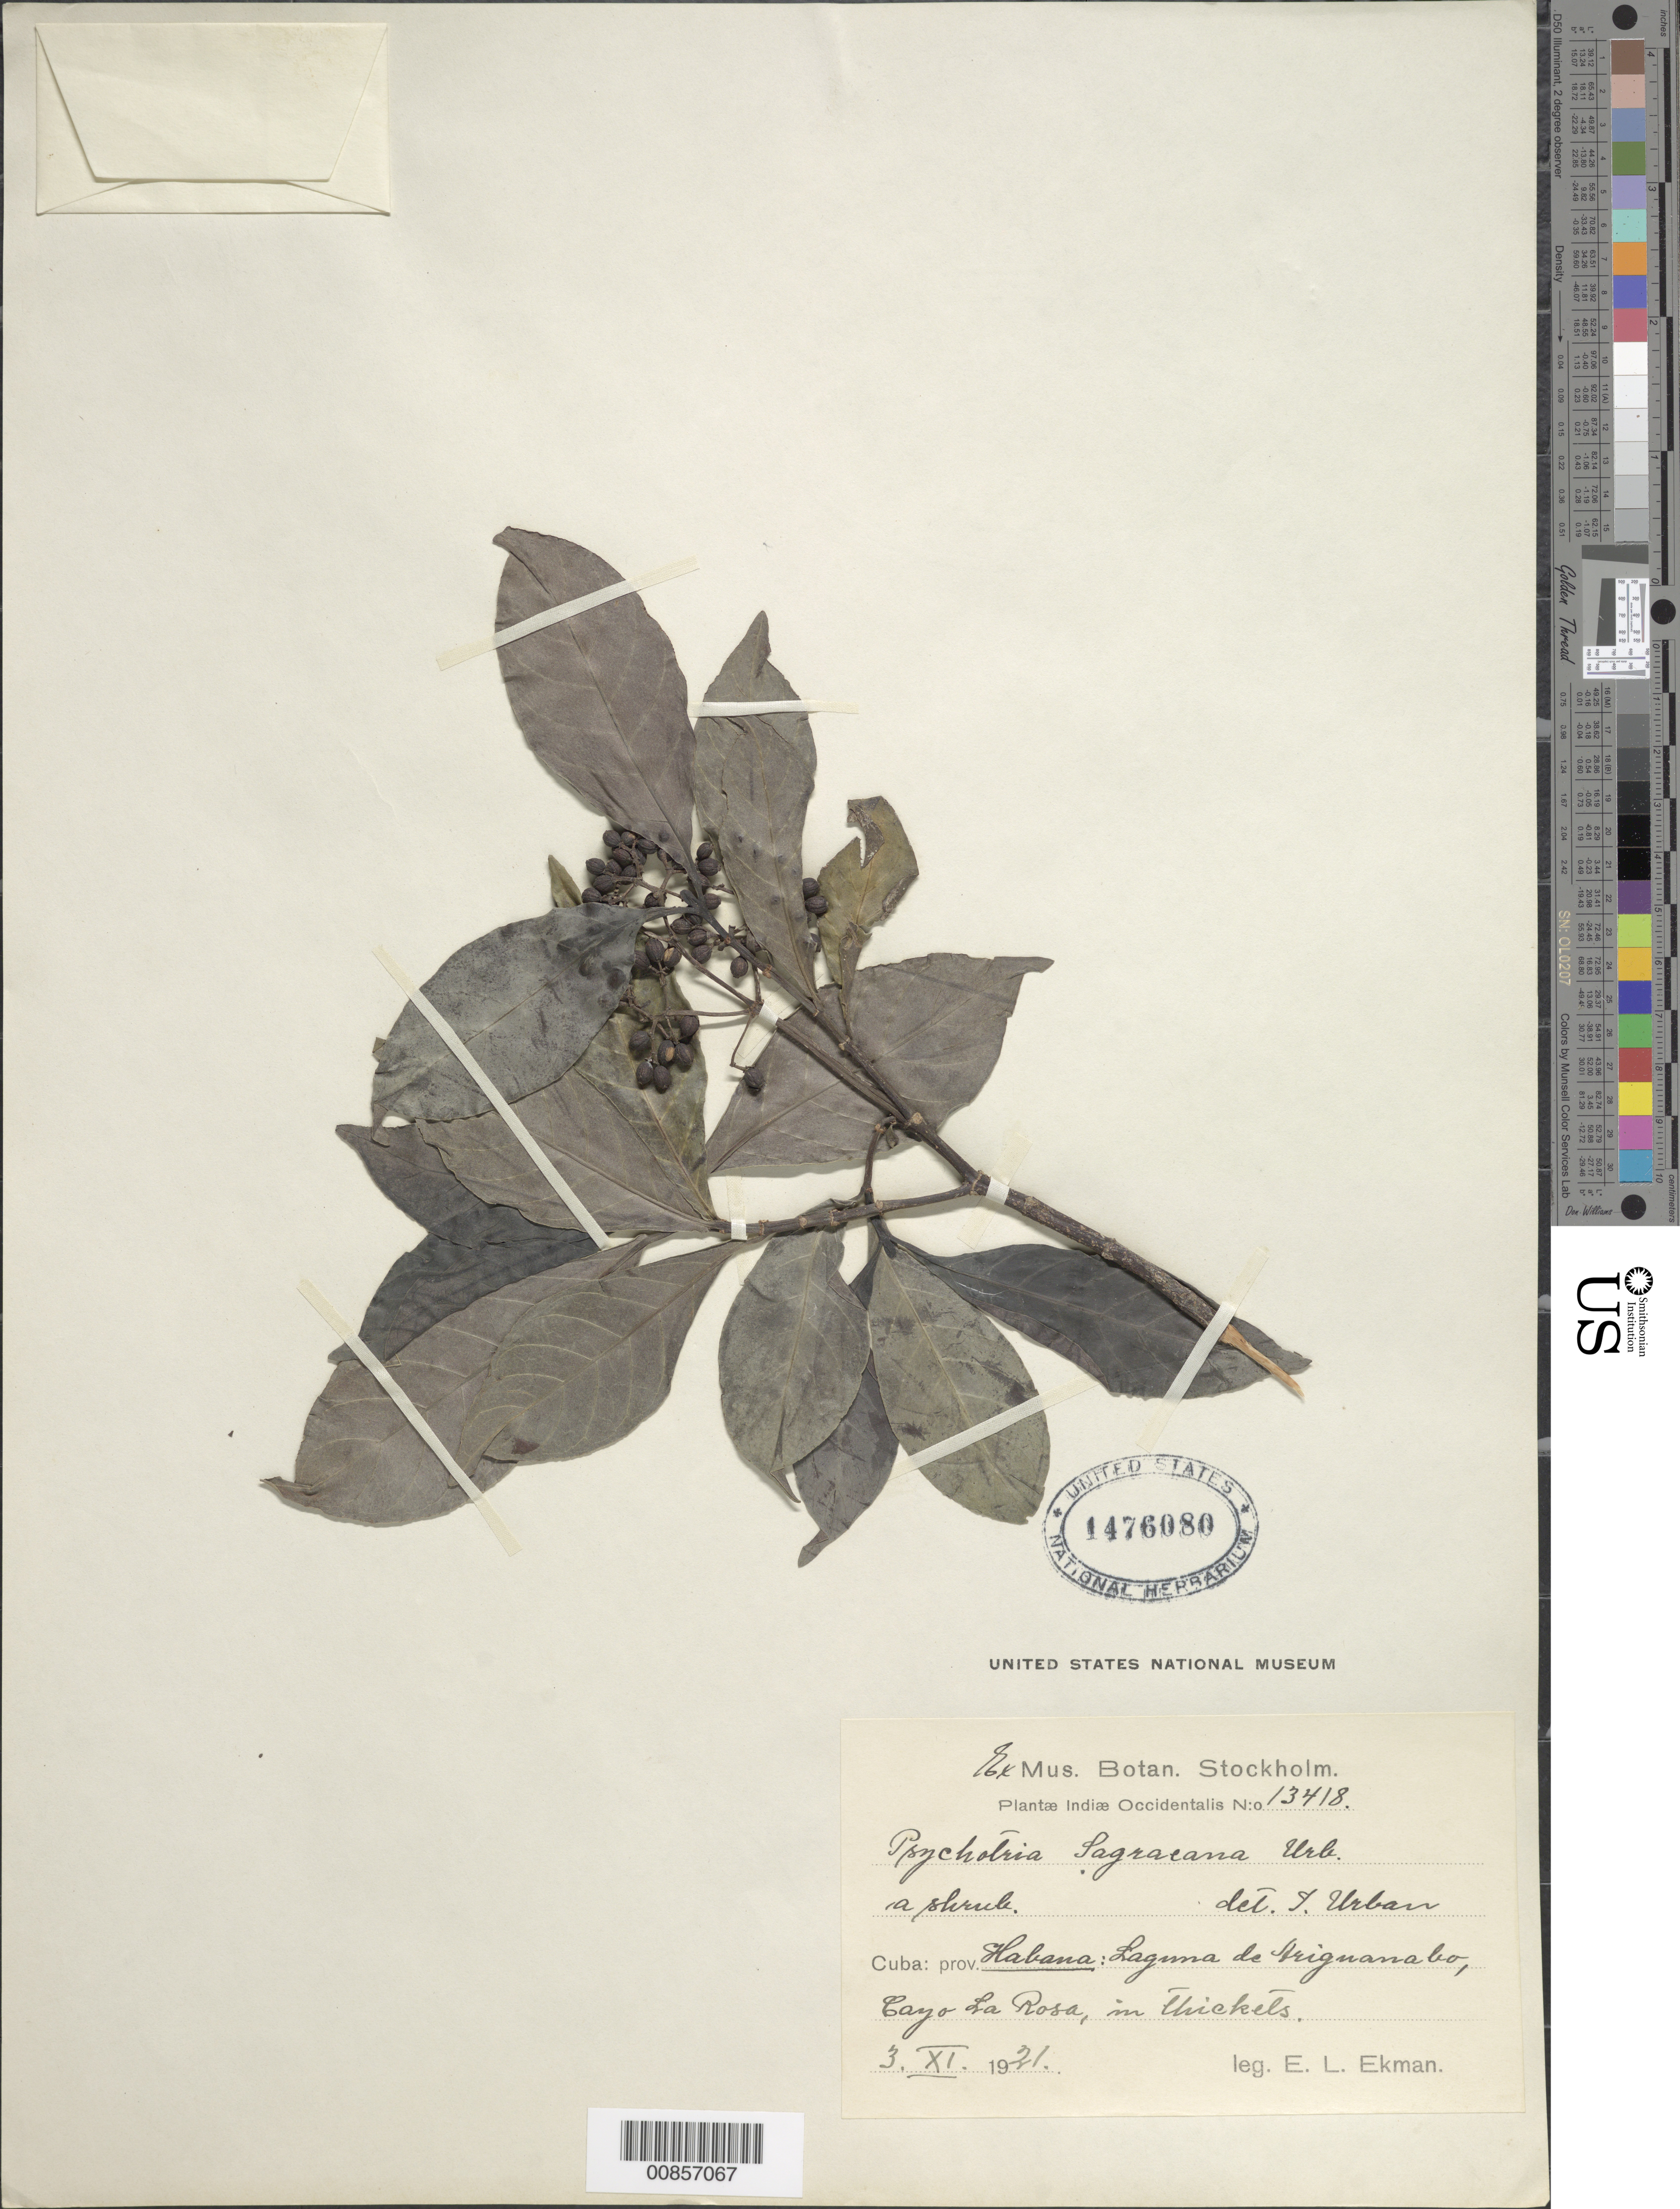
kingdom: Plantae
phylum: Tracheophyta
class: Magnoliopsida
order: Gentianales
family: Rubiaceae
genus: Psychotria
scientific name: Psychotria carthagenensis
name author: Jacq.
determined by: Urban, Ignatz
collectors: E. L. Ekman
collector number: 13418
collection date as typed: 03 Nov 1921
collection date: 1921-11-03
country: Cuba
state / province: La Habana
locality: Laguna de Origuanabo (sp?), Cayo La Rosa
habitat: In thickets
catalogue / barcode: US 1476080